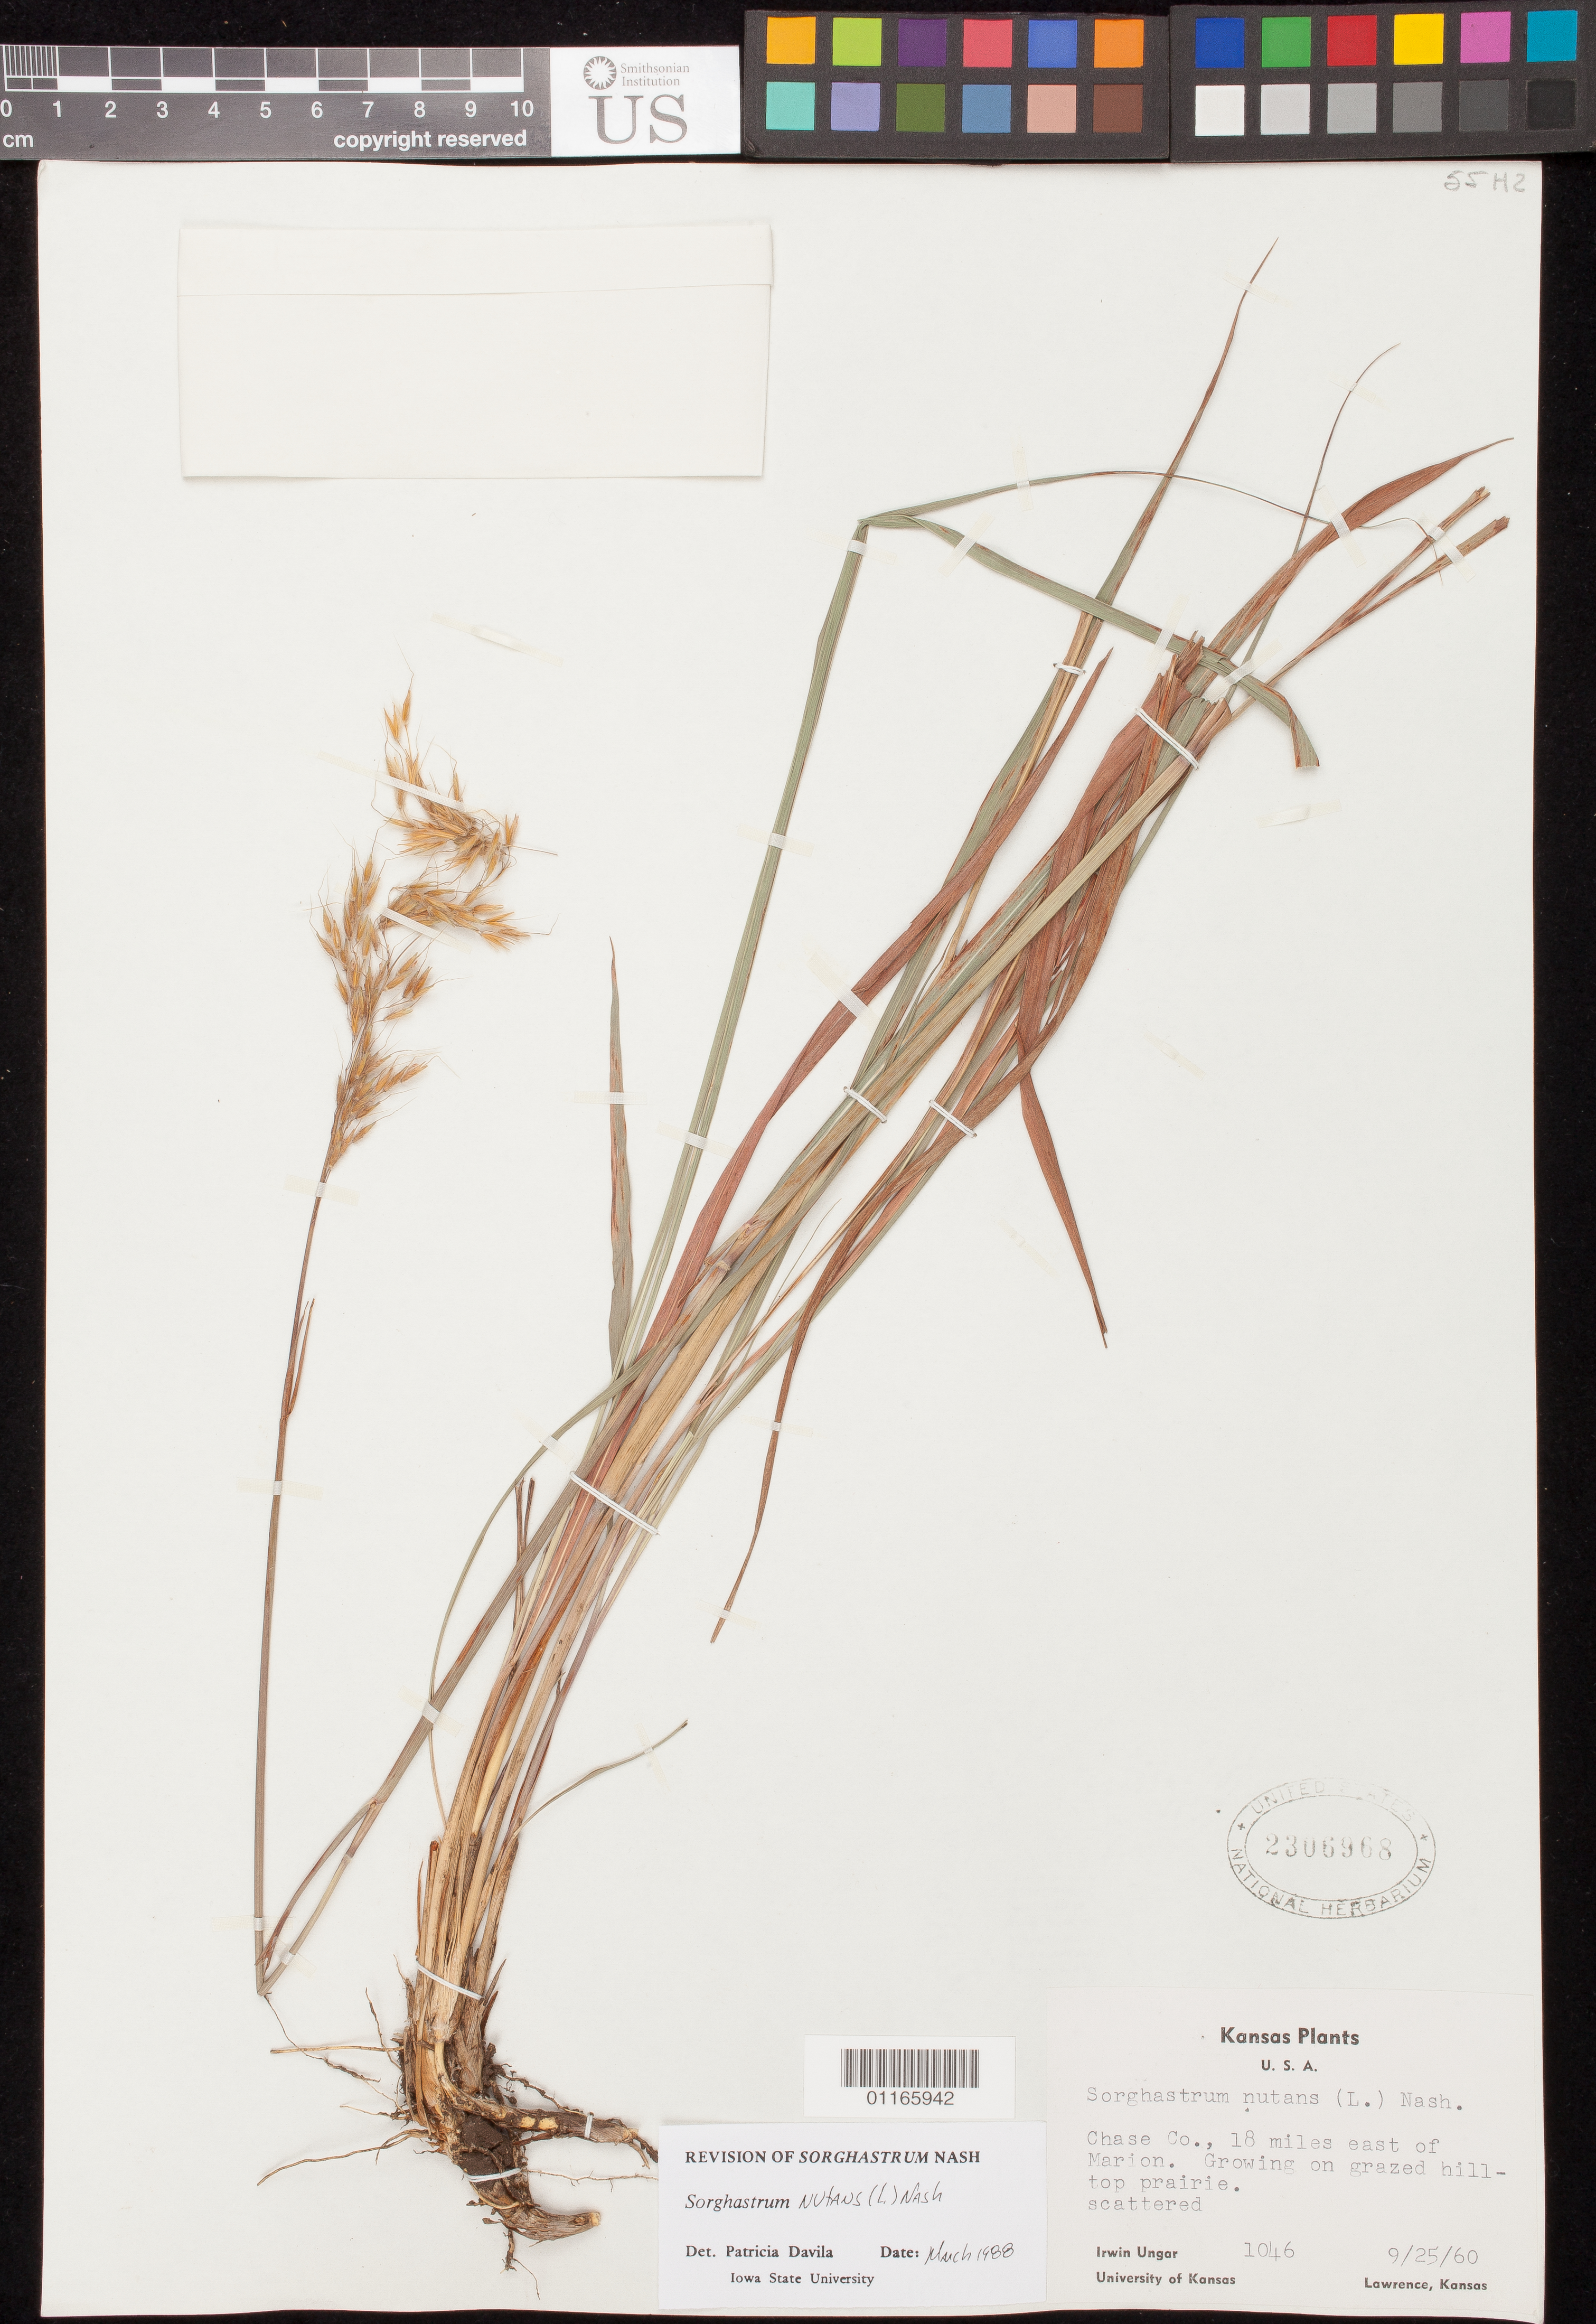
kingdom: Plantae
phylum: Tracheophyta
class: Liliopsida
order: Poales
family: Poaceae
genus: Sorghastrum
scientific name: Sorghastrum nutans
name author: (L.) Nash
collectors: I. Ungar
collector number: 1046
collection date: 1960-09-25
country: United States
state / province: Kansas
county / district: Chase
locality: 18 miles east of Marion.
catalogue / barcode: US 2306968